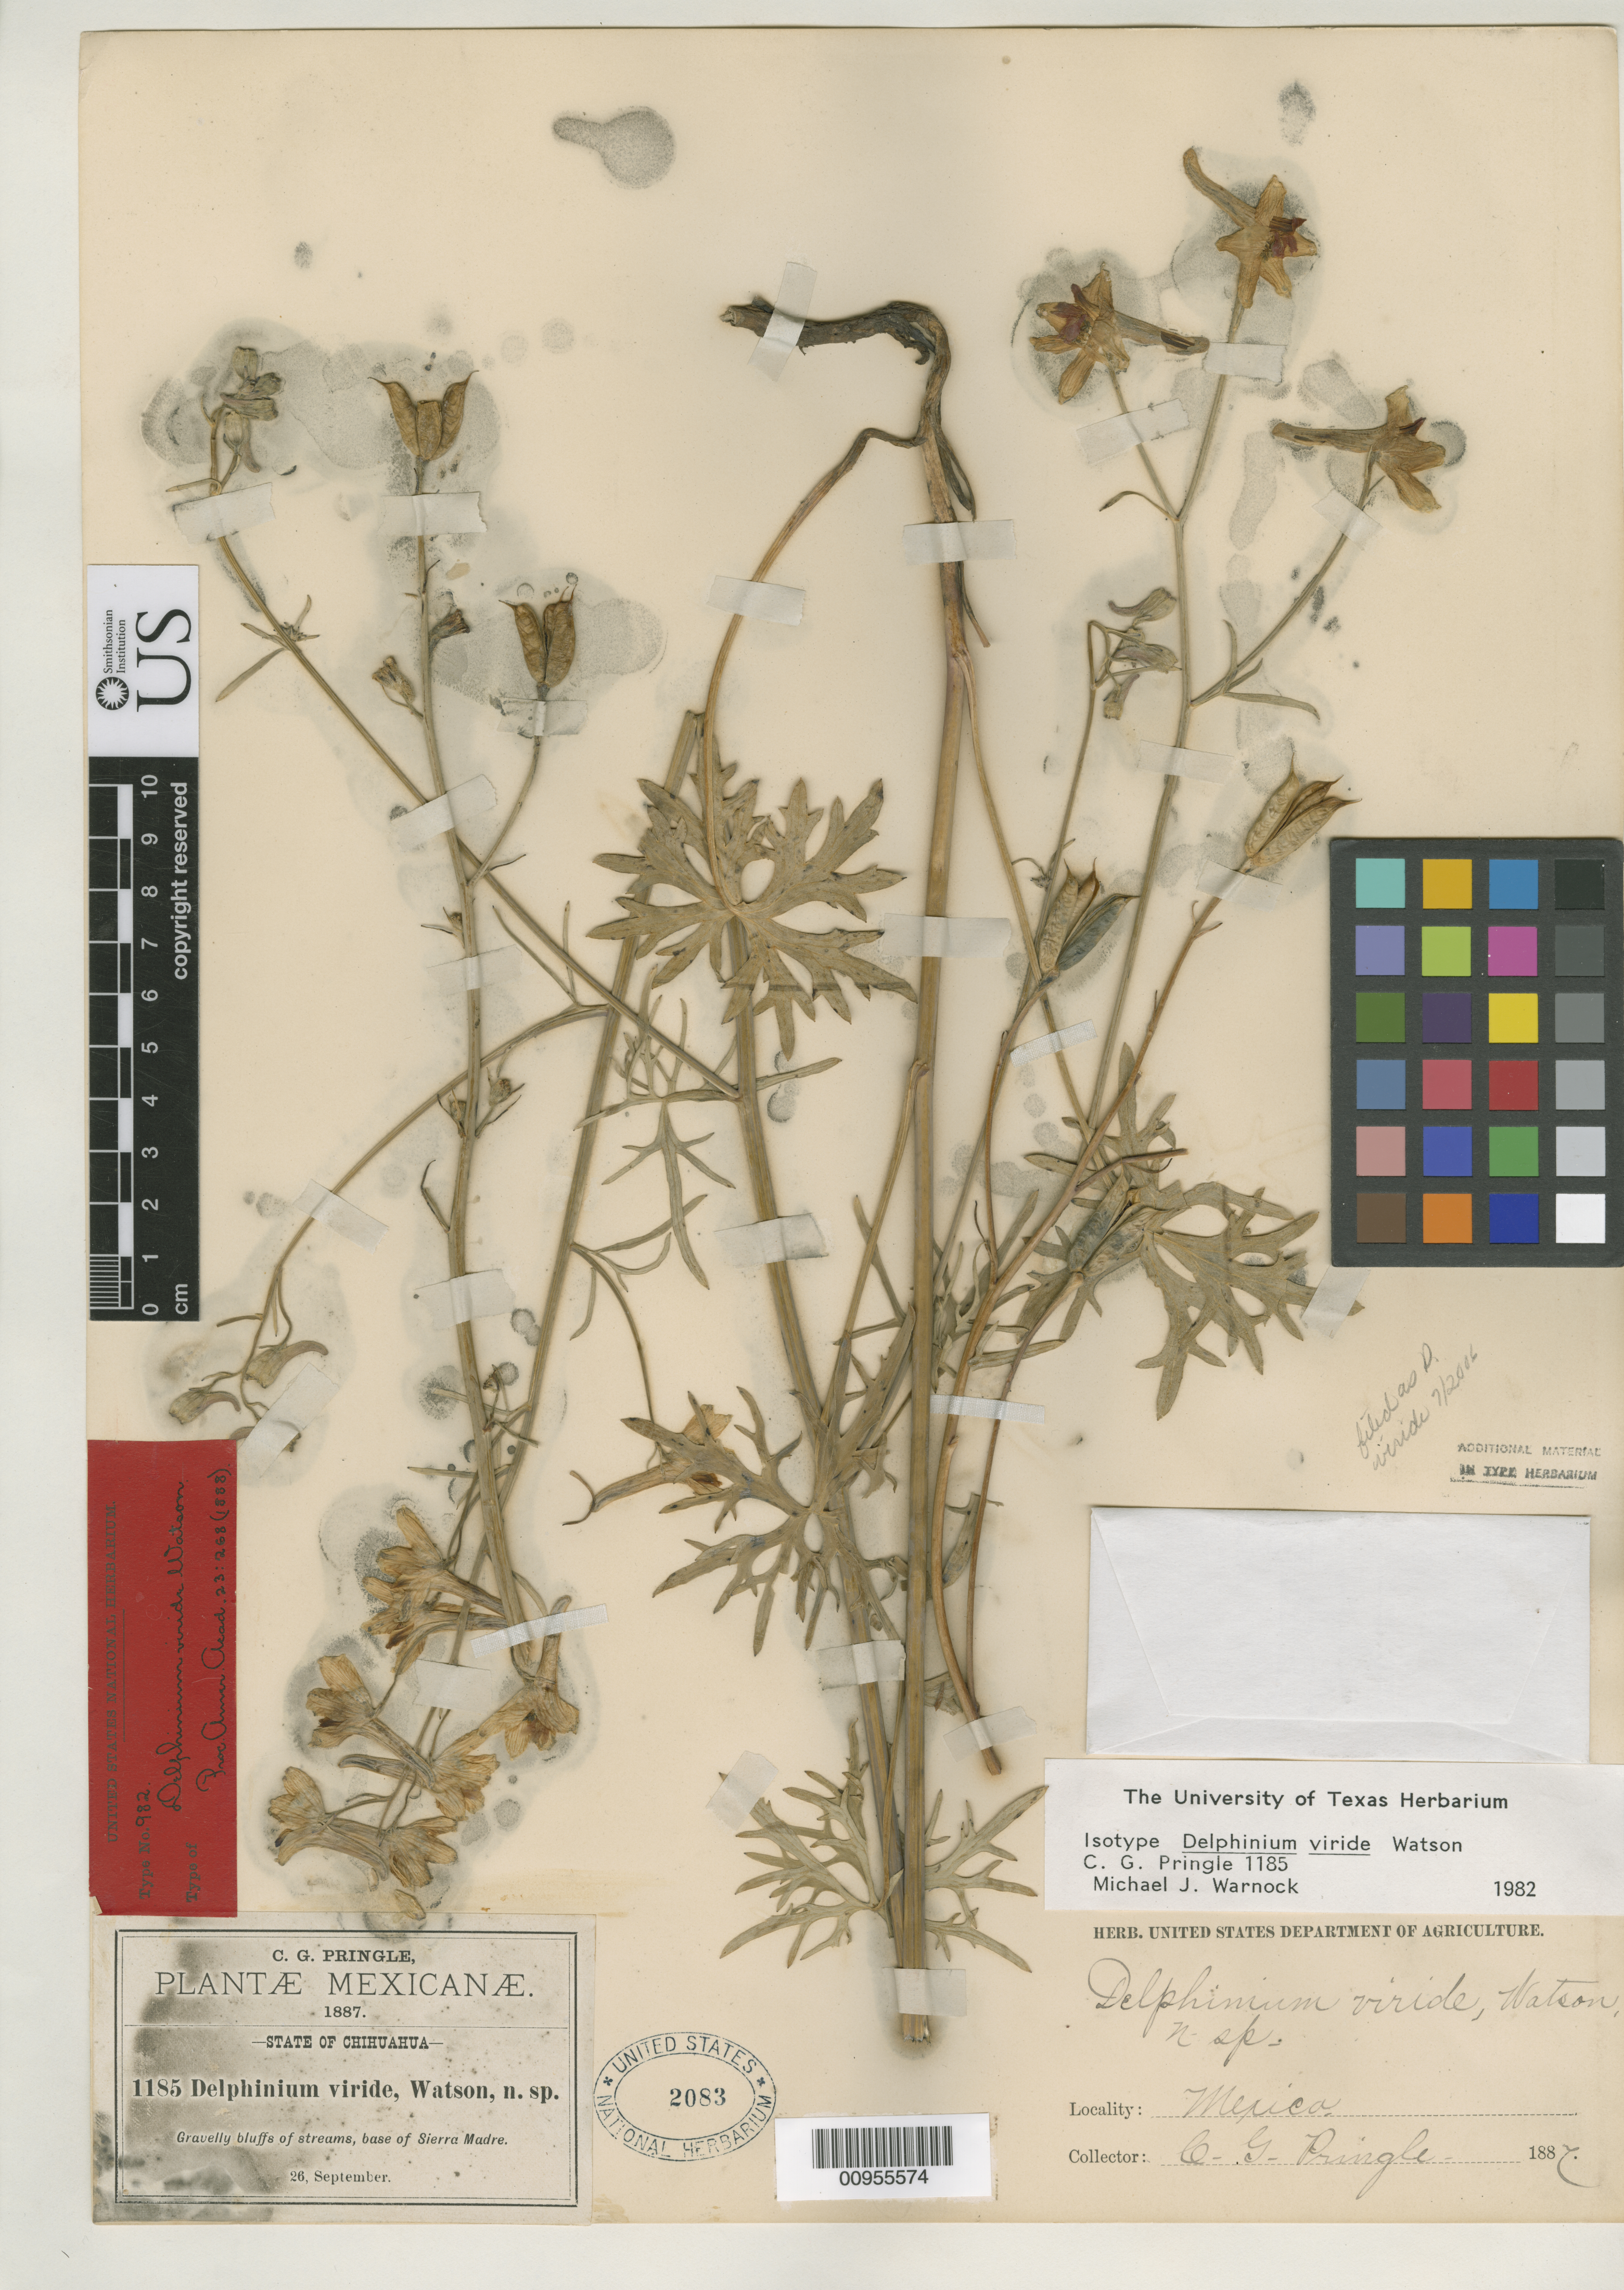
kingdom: Plantae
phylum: Tracheophyta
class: Magnoliopsida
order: Ranunculales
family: Ranunculaceae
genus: Delphinium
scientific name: Delphinium viride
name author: S. Watson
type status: Isotype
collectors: C. G. Pringle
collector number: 1185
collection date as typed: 26 Sep 1887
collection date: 1887-09-26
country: Mexico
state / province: Chihuahua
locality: Gravelly bluffs of streams, base of Siera Madre.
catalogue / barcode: US 2083